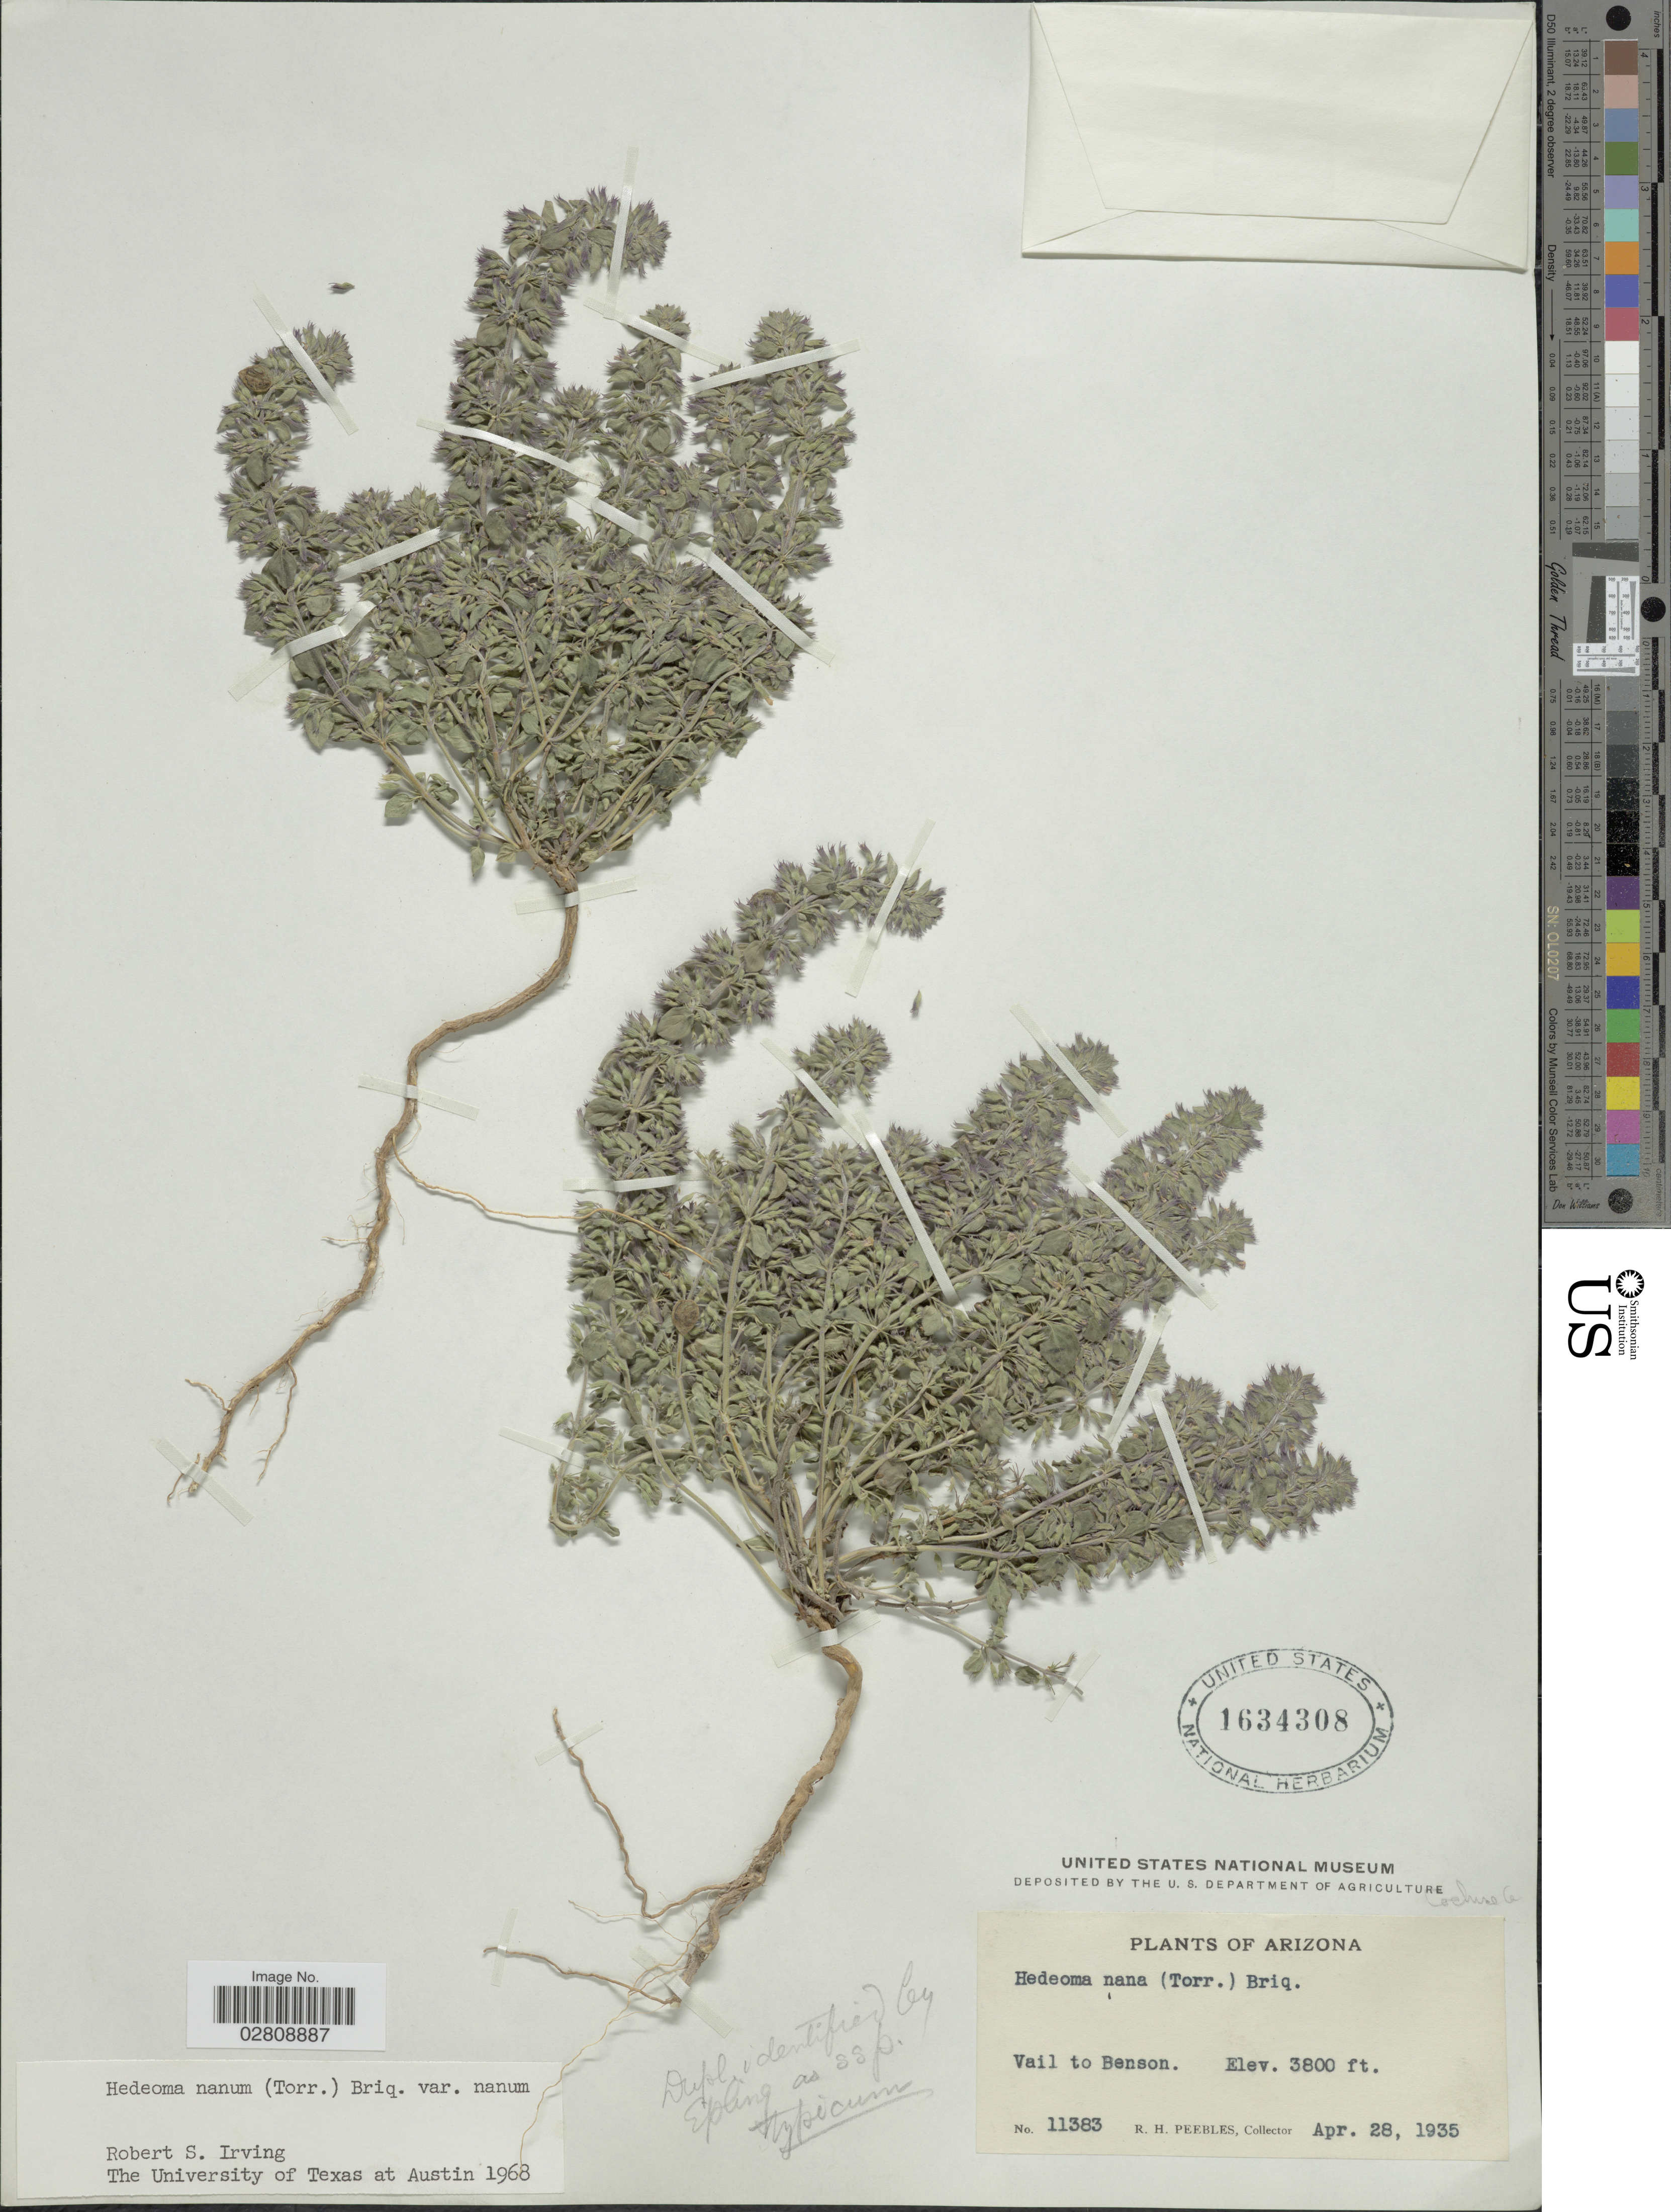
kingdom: Plantae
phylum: Tracheophyta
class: Magnoliopsida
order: Lamiales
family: Lamiaceae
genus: Hedeoma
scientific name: Hedeoma nana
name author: (Torr.) Briq.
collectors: R. H. Peebles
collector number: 11383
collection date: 1935-04-28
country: United States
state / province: Arizona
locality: Vail to Benson. Cochise Co.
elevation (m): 1158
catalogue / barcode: US 1634308